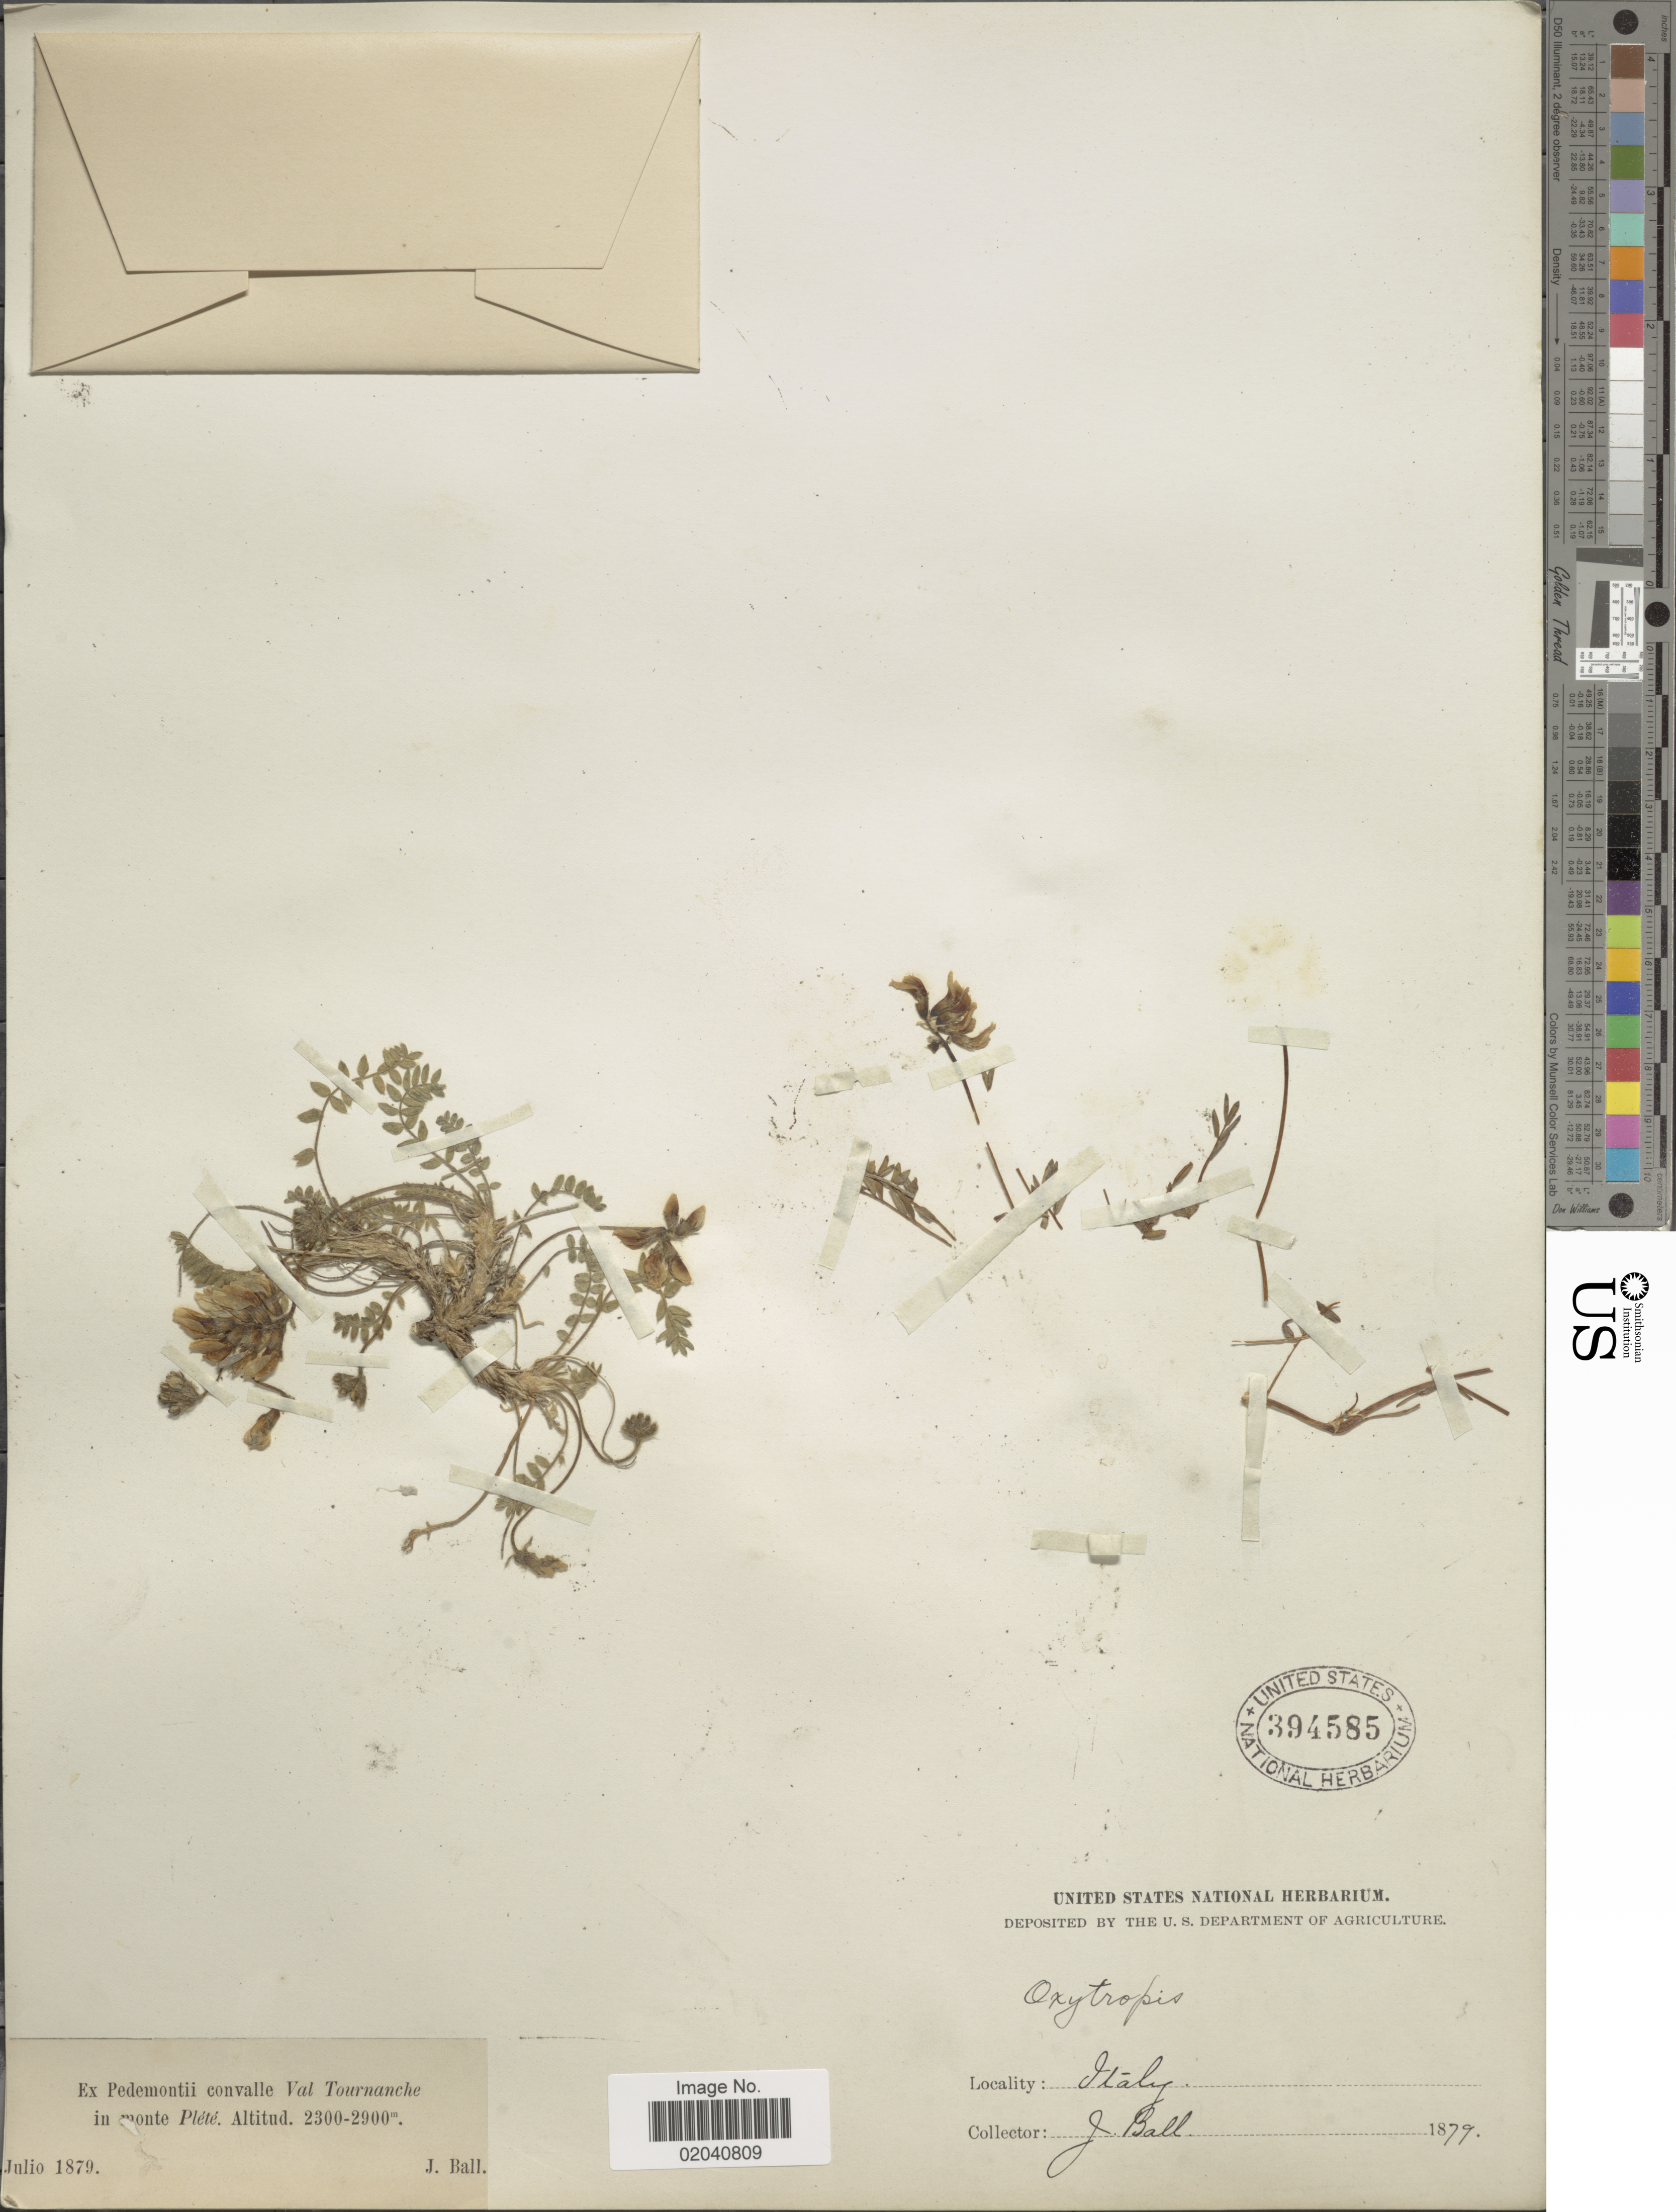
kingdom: Plantae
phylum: Tracheophyta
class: Magnoliopsida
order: Fabales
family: Fabaceae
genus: Oxytropis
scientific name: Oxytropis sp.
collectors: J. Ball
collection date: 1879-07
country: Italy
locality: Pedemontii convalle Val Tournanche in monte Plété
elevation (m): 2300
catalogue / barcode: US 394585